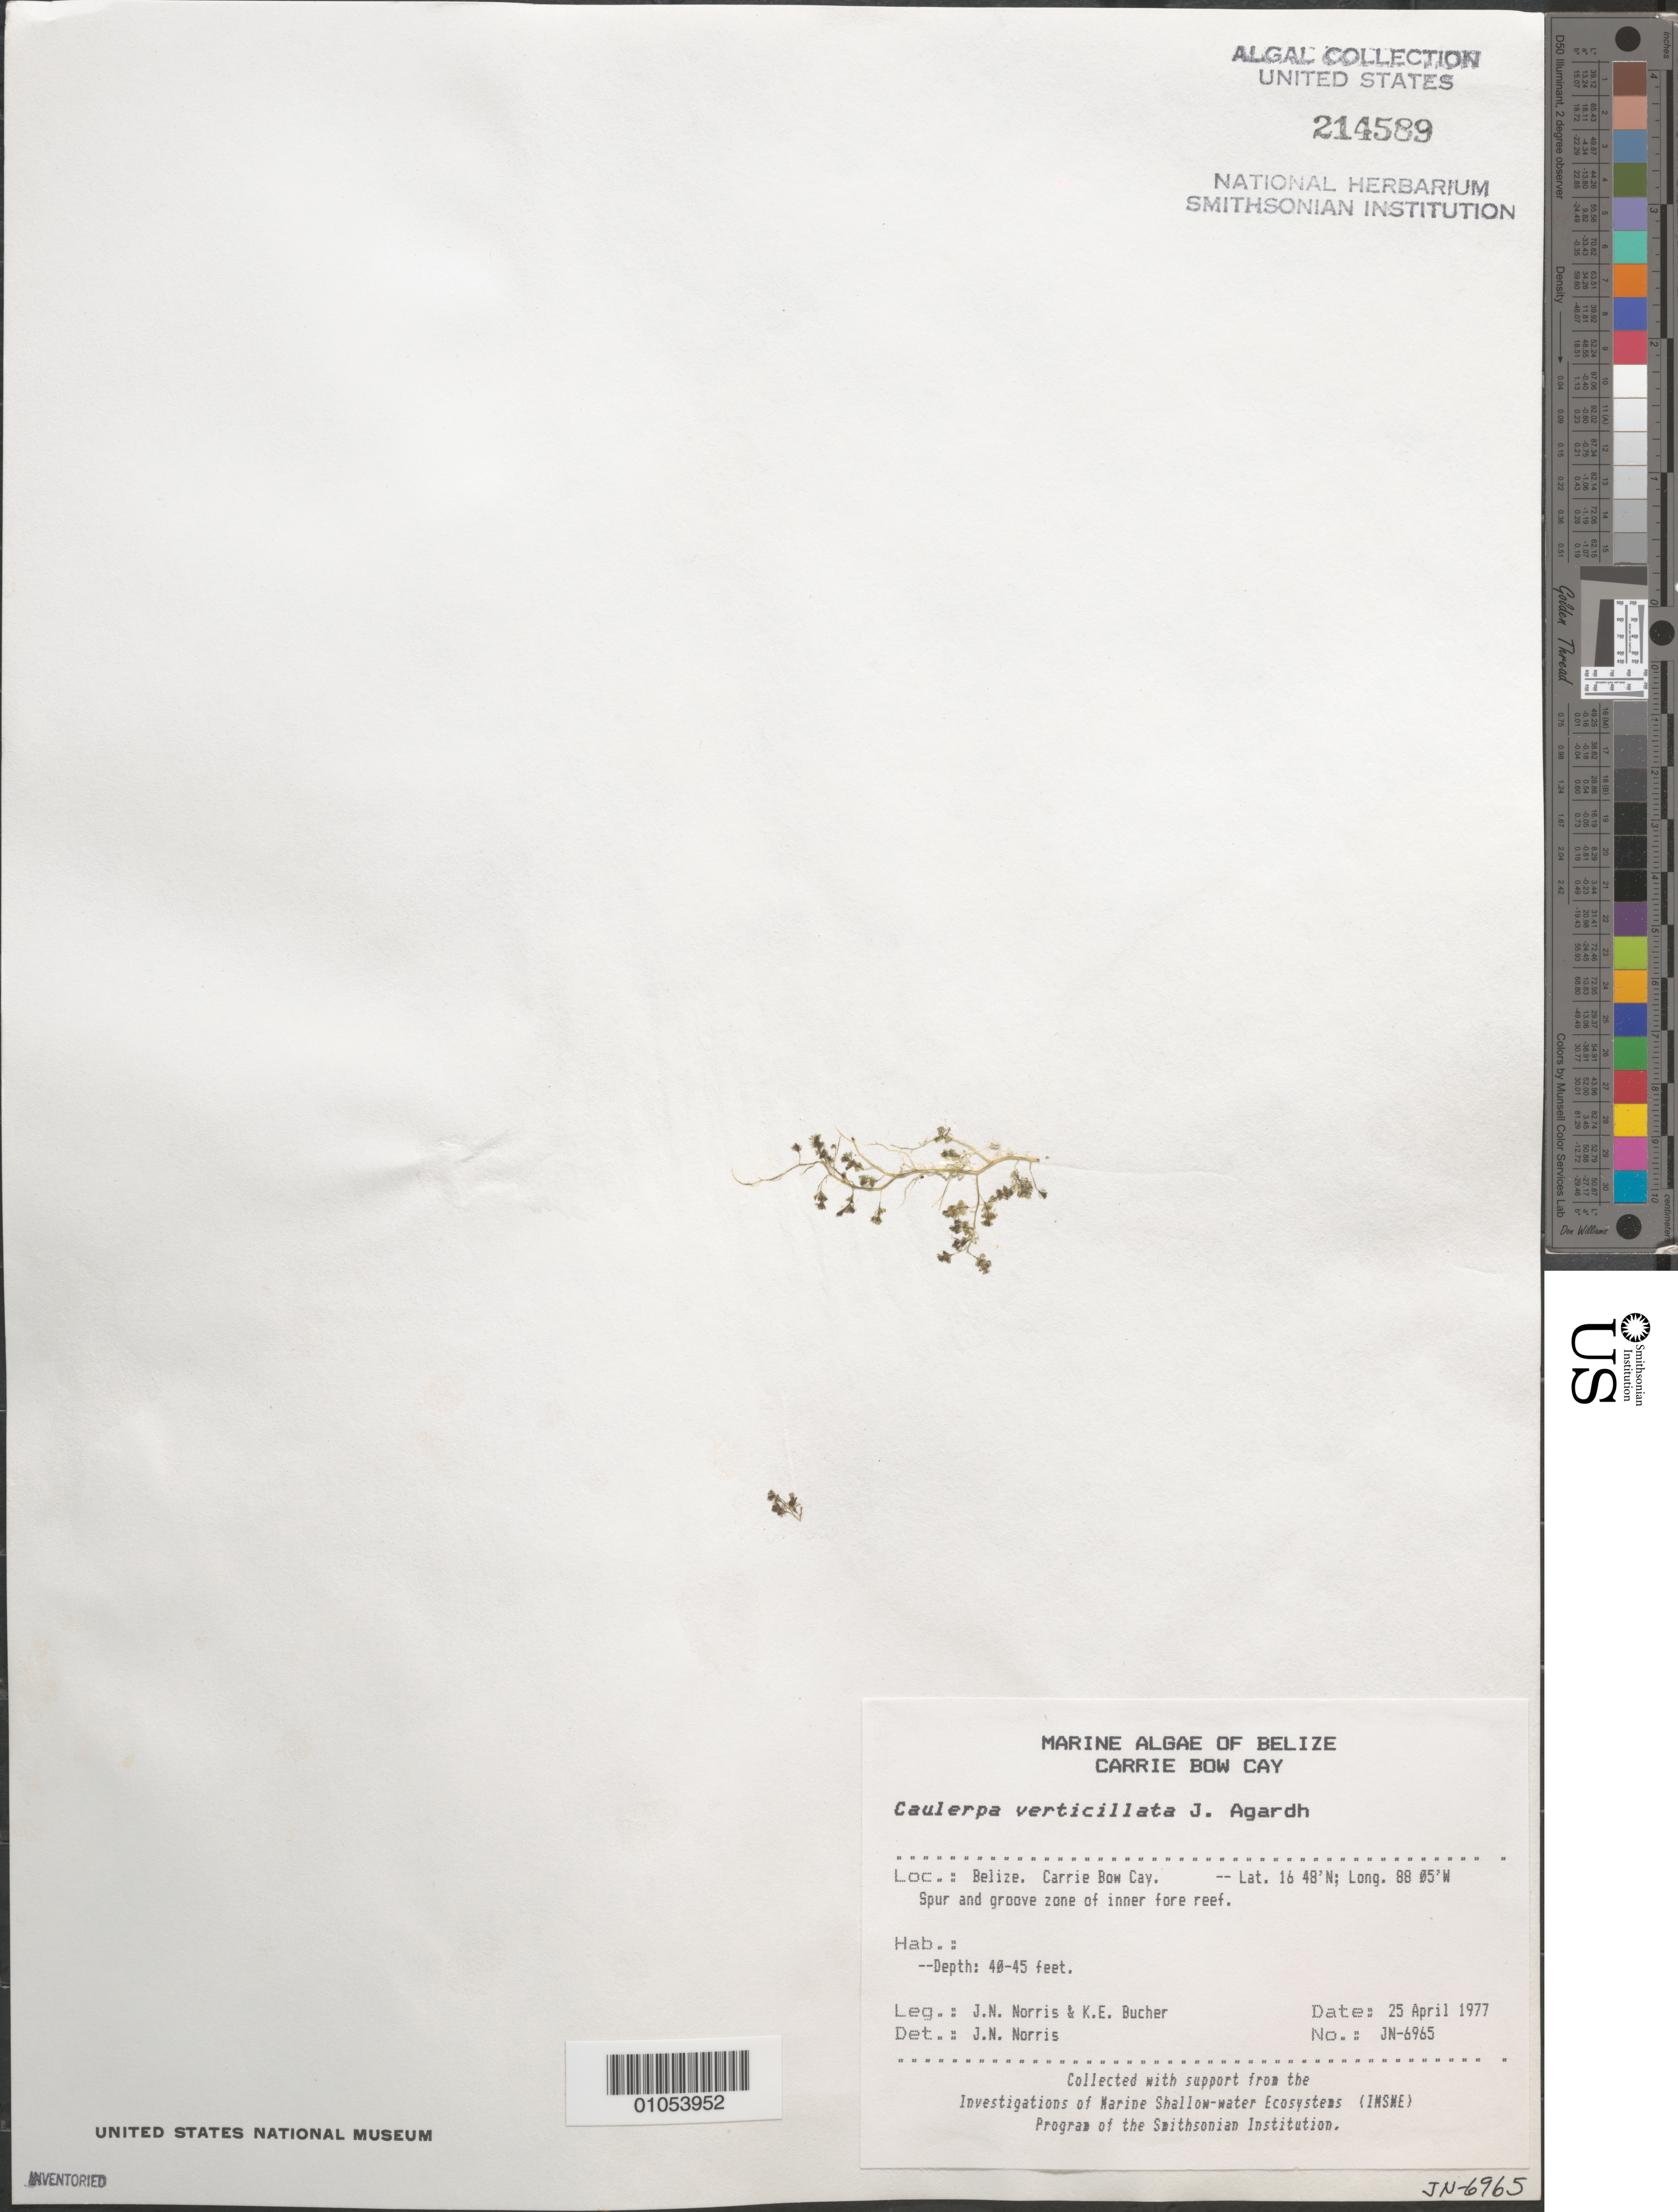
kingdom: Plantae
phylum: Chlorophyta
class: Ulvophyceae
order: Bryopsidales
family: Caulerpaceae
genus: Caulerpa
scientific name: Caulerpa verticillata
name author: J. Agardh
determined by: Norris, James N.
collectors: J. N. Norris & K. E. Bucher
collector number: JN-6965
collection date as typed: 25 Apr 1977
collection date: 1977-04-25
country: Belize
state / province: Stann Creek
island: Carrie Bow Cay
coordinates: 16 48'N, 88 05'W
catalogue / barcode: US 214589